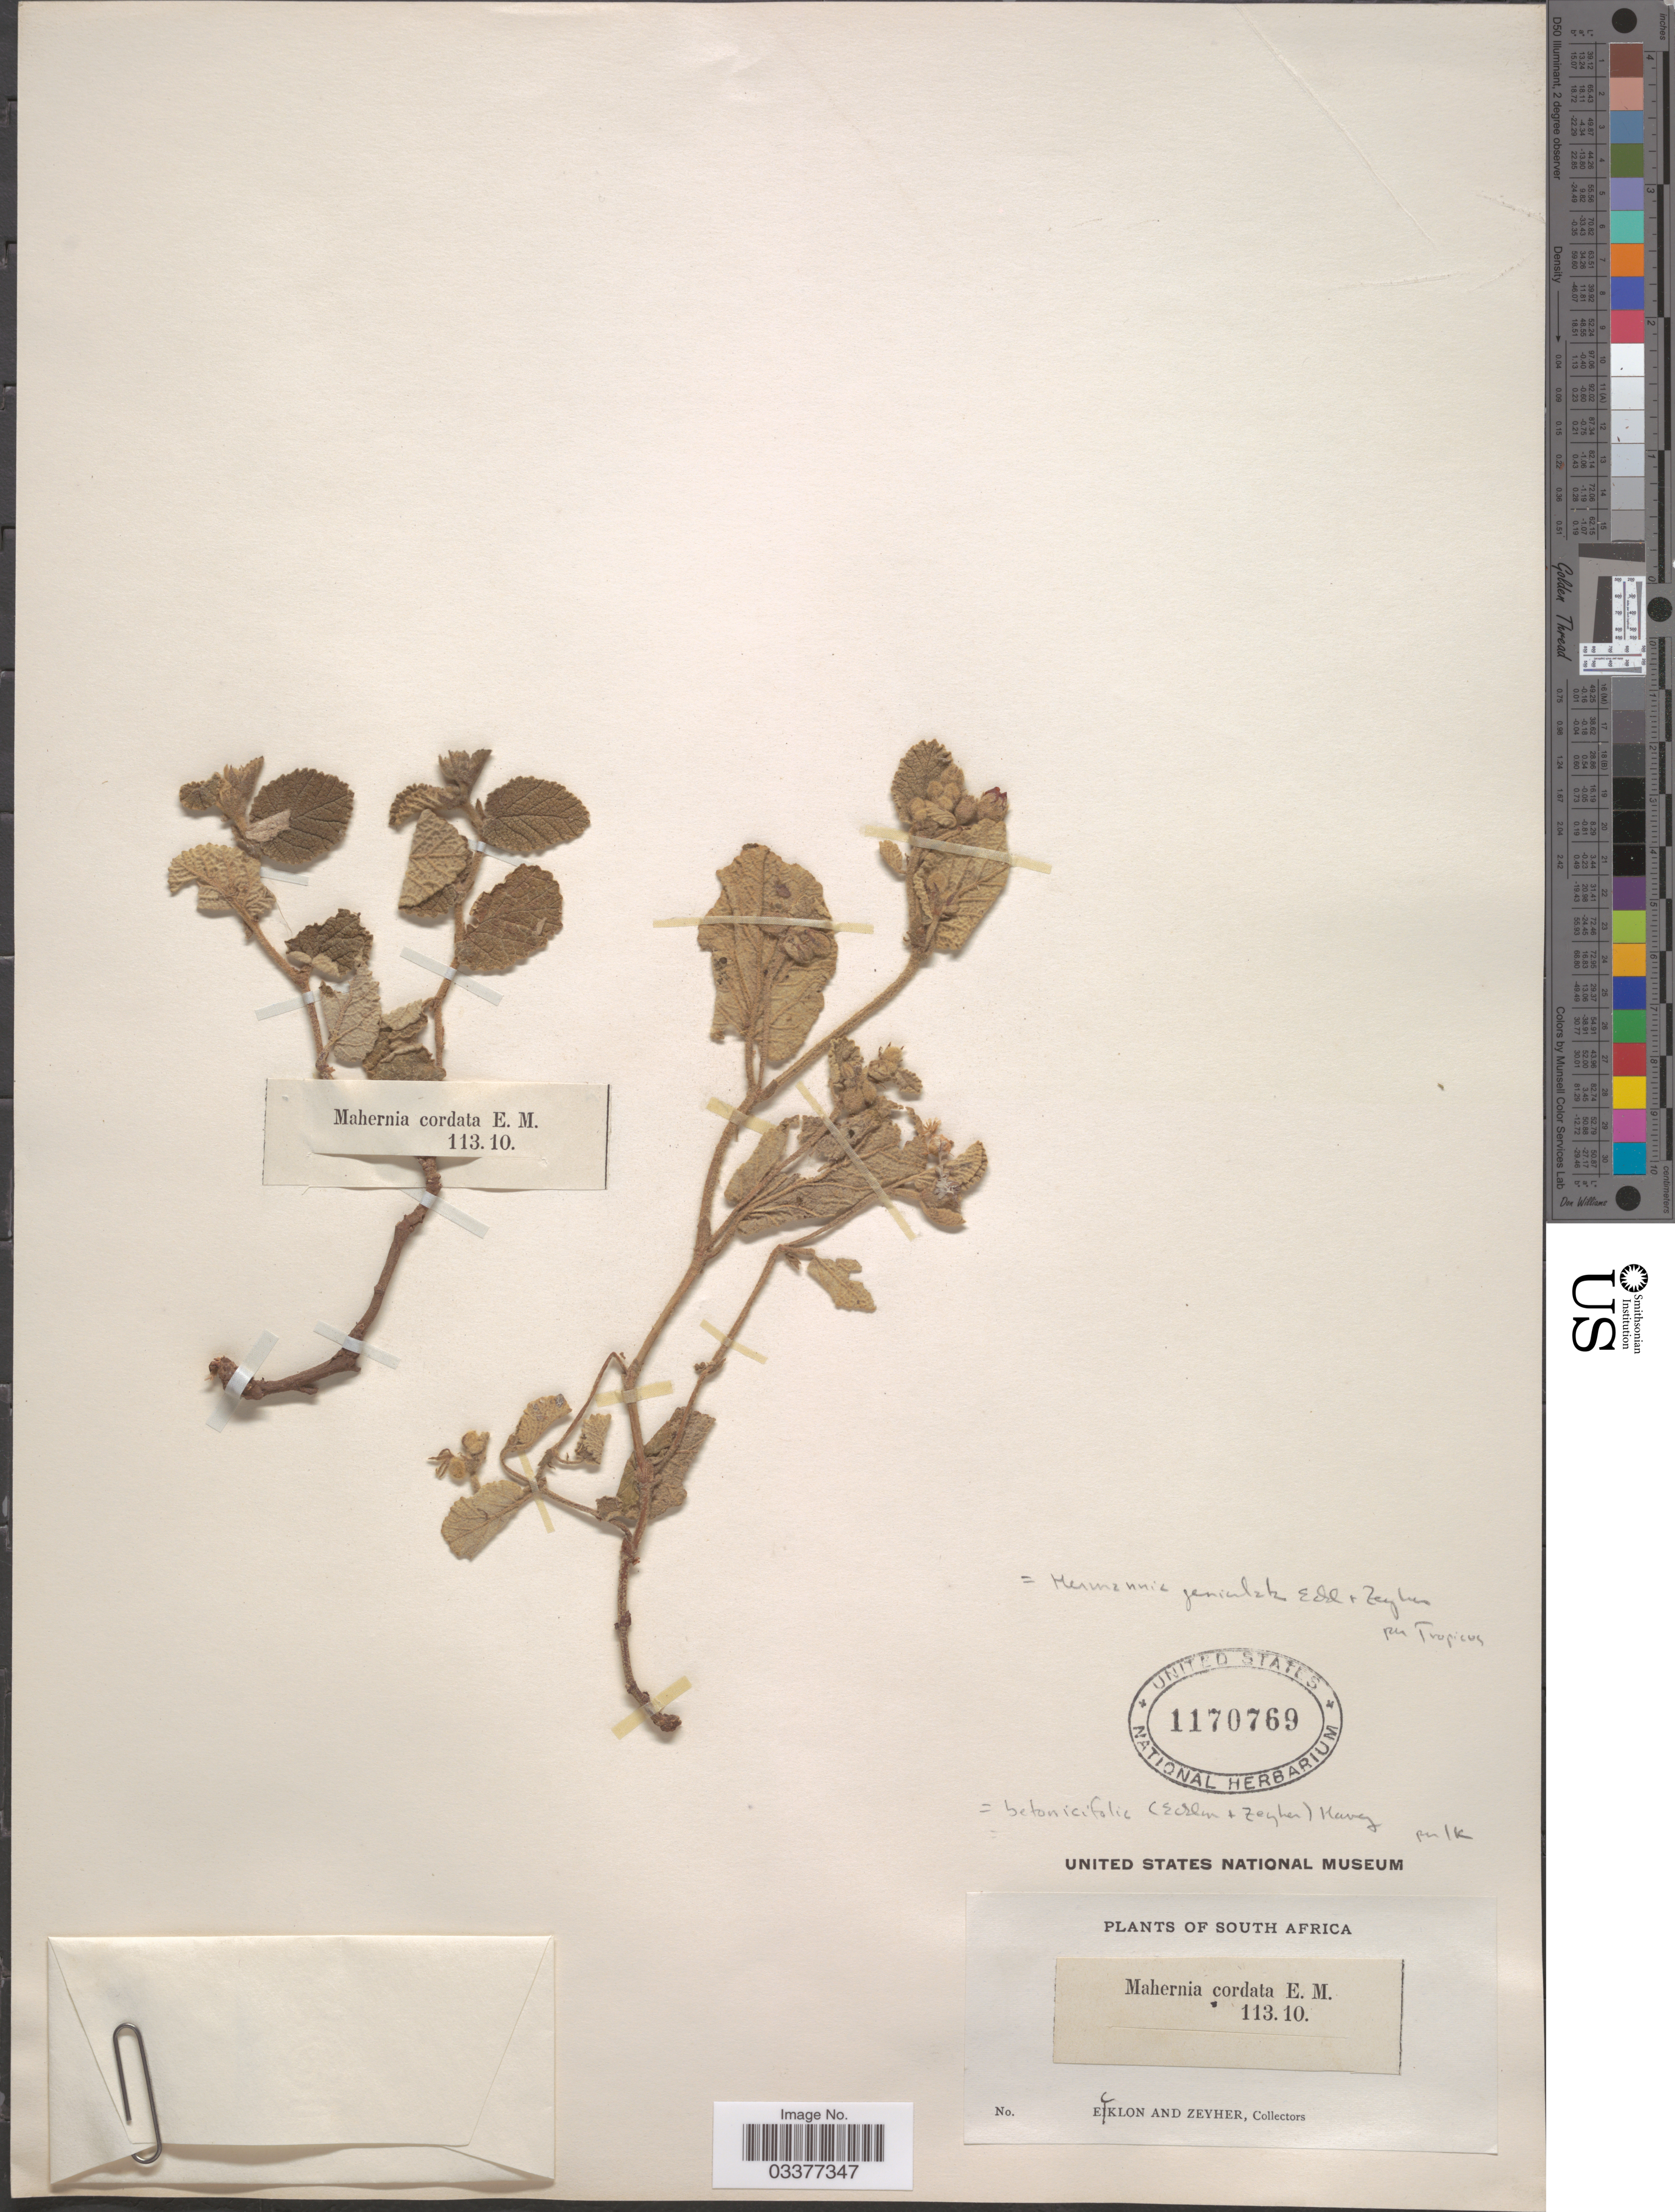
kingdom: Plantae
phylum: Tracheophyta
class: Magnoliopsida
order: Malvales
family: Malvaceae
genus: Hermannia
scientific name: Hermannia geniculata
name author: Eckl. & Zeyh.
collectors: -. Ecklon & -. Zeyher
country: South Africa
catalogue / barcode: US 1170769